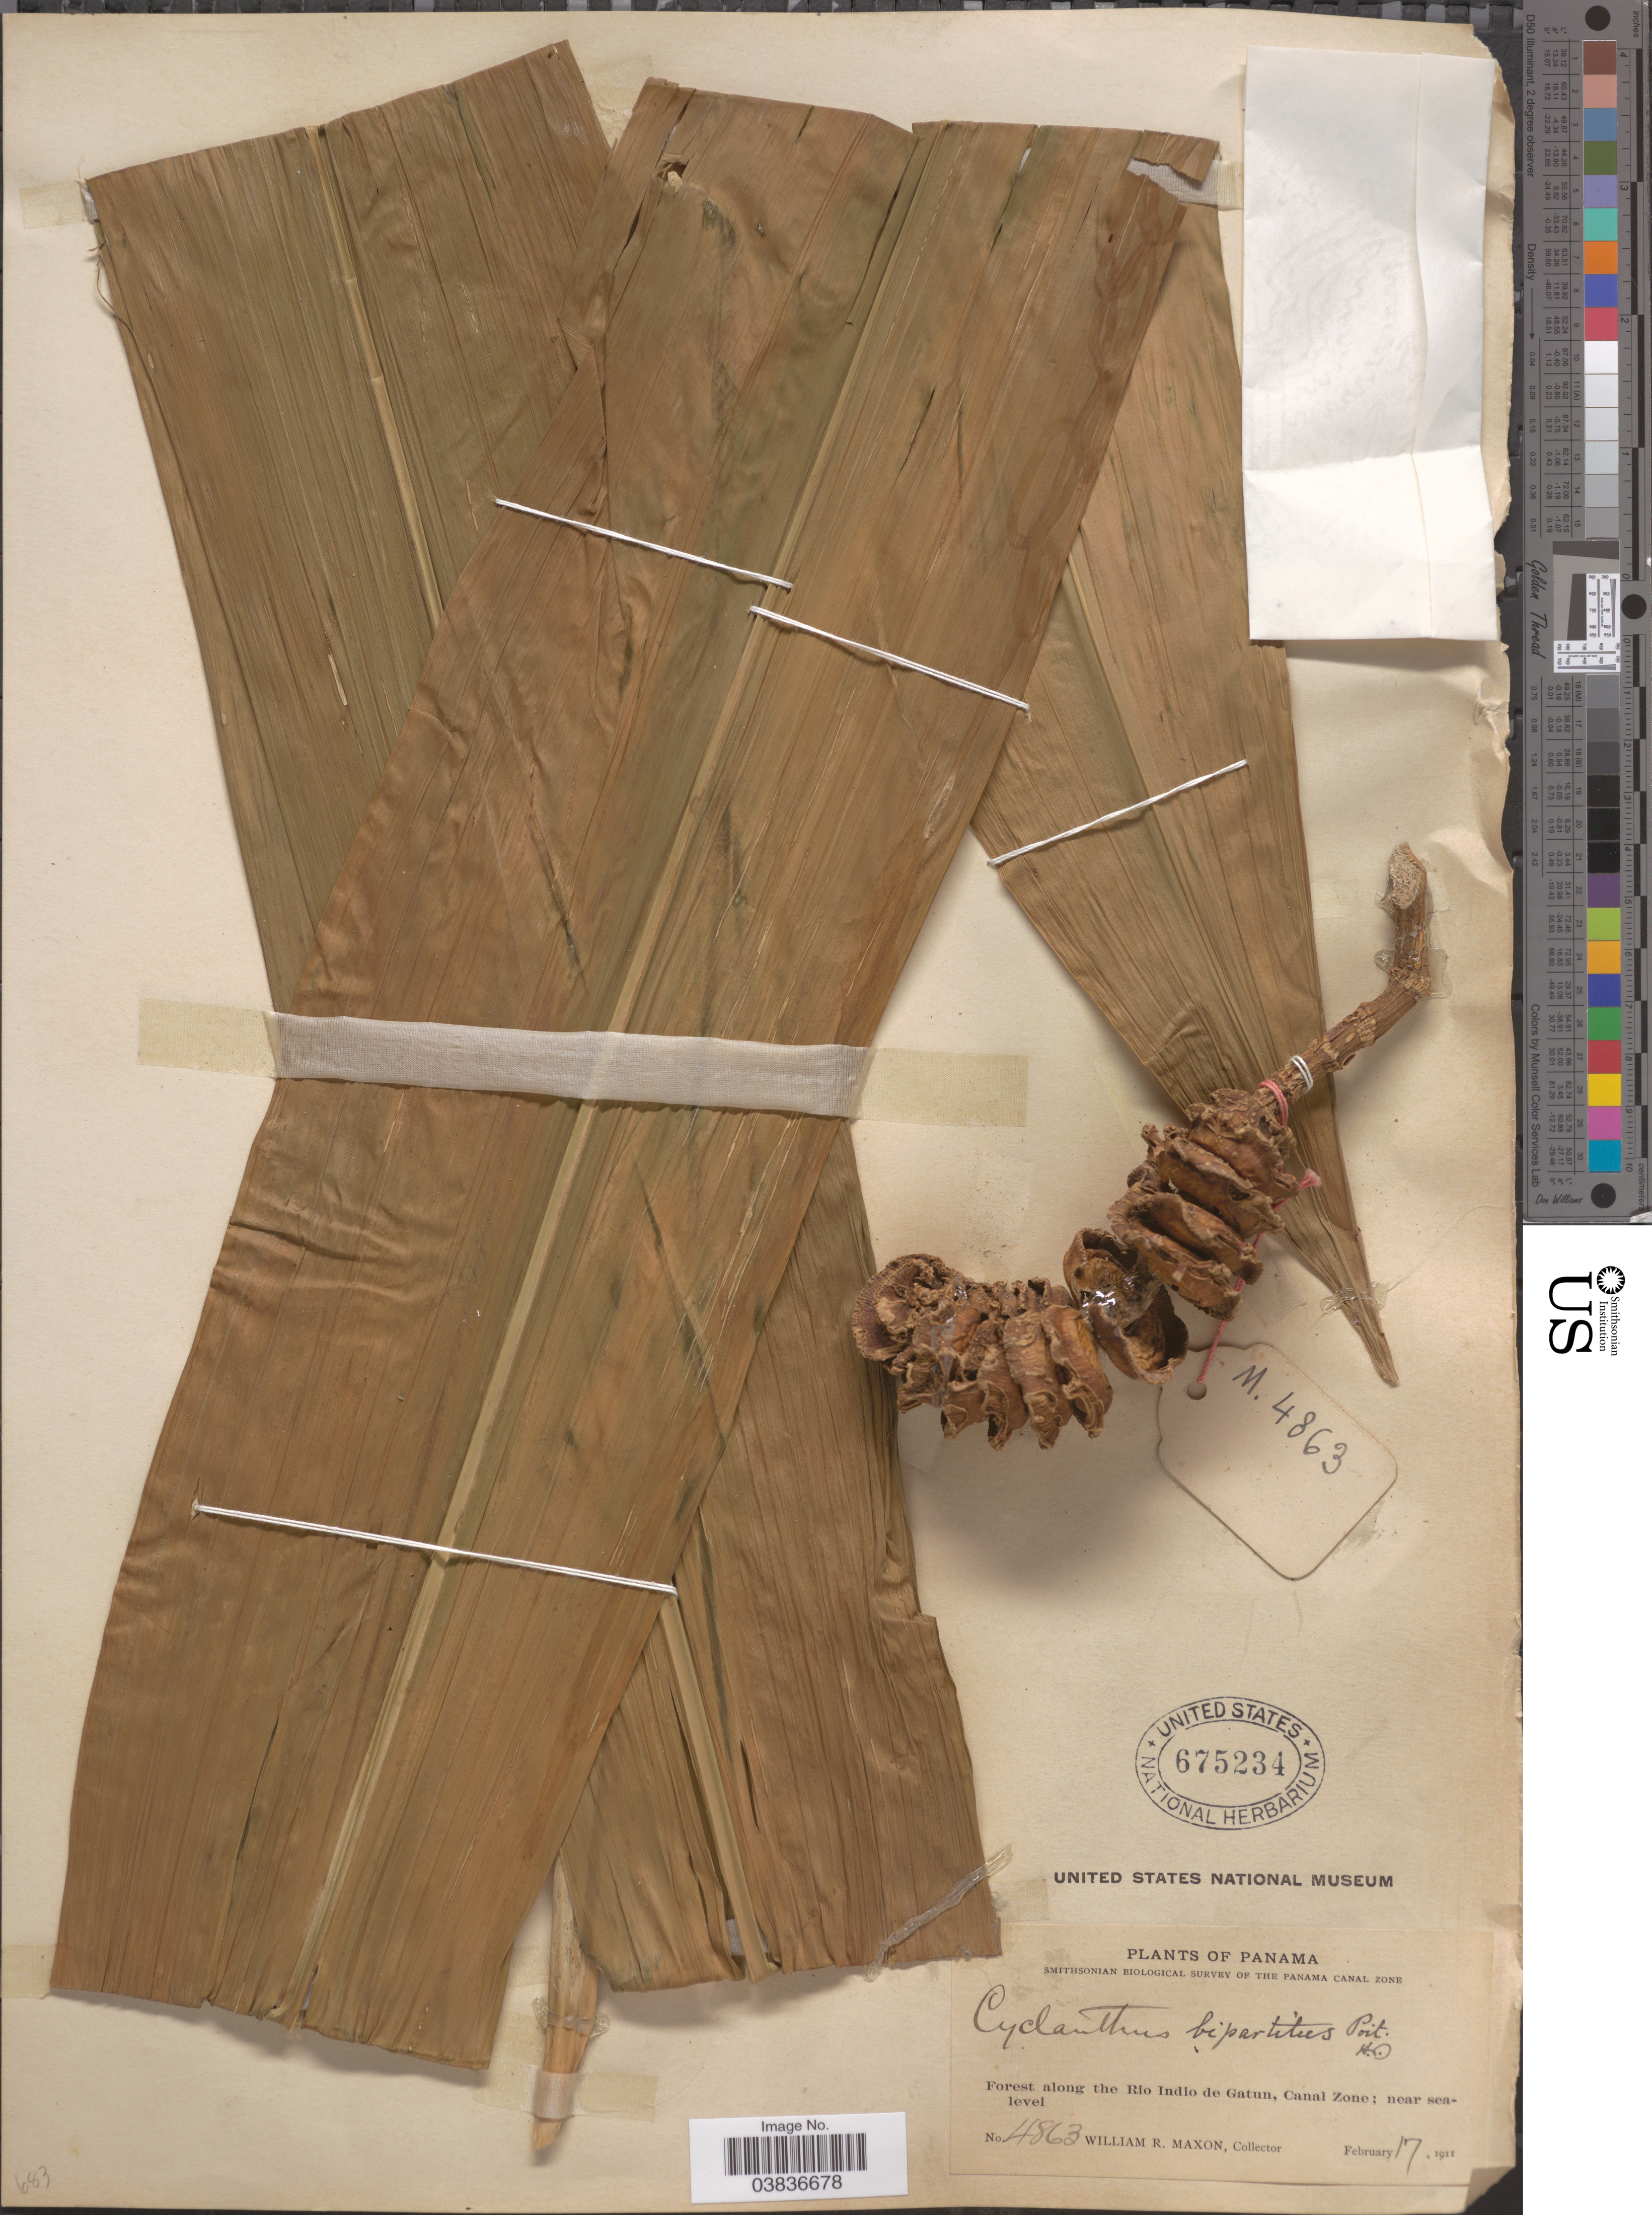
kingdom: Plantae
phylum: Tracheophyta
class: Liliopsida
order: Pandanales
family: Cyclanthaceae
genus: Cyclanthus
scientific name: Cyclanthus bipartitus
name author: Poit. ex A. Rich.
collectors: W. R. Maxon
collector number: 4863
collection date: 1911-02-17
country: Panama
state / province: Colón / Panamá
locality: Along the Rio Indio de Gatun, Canal Zone.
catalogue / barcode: US 675234